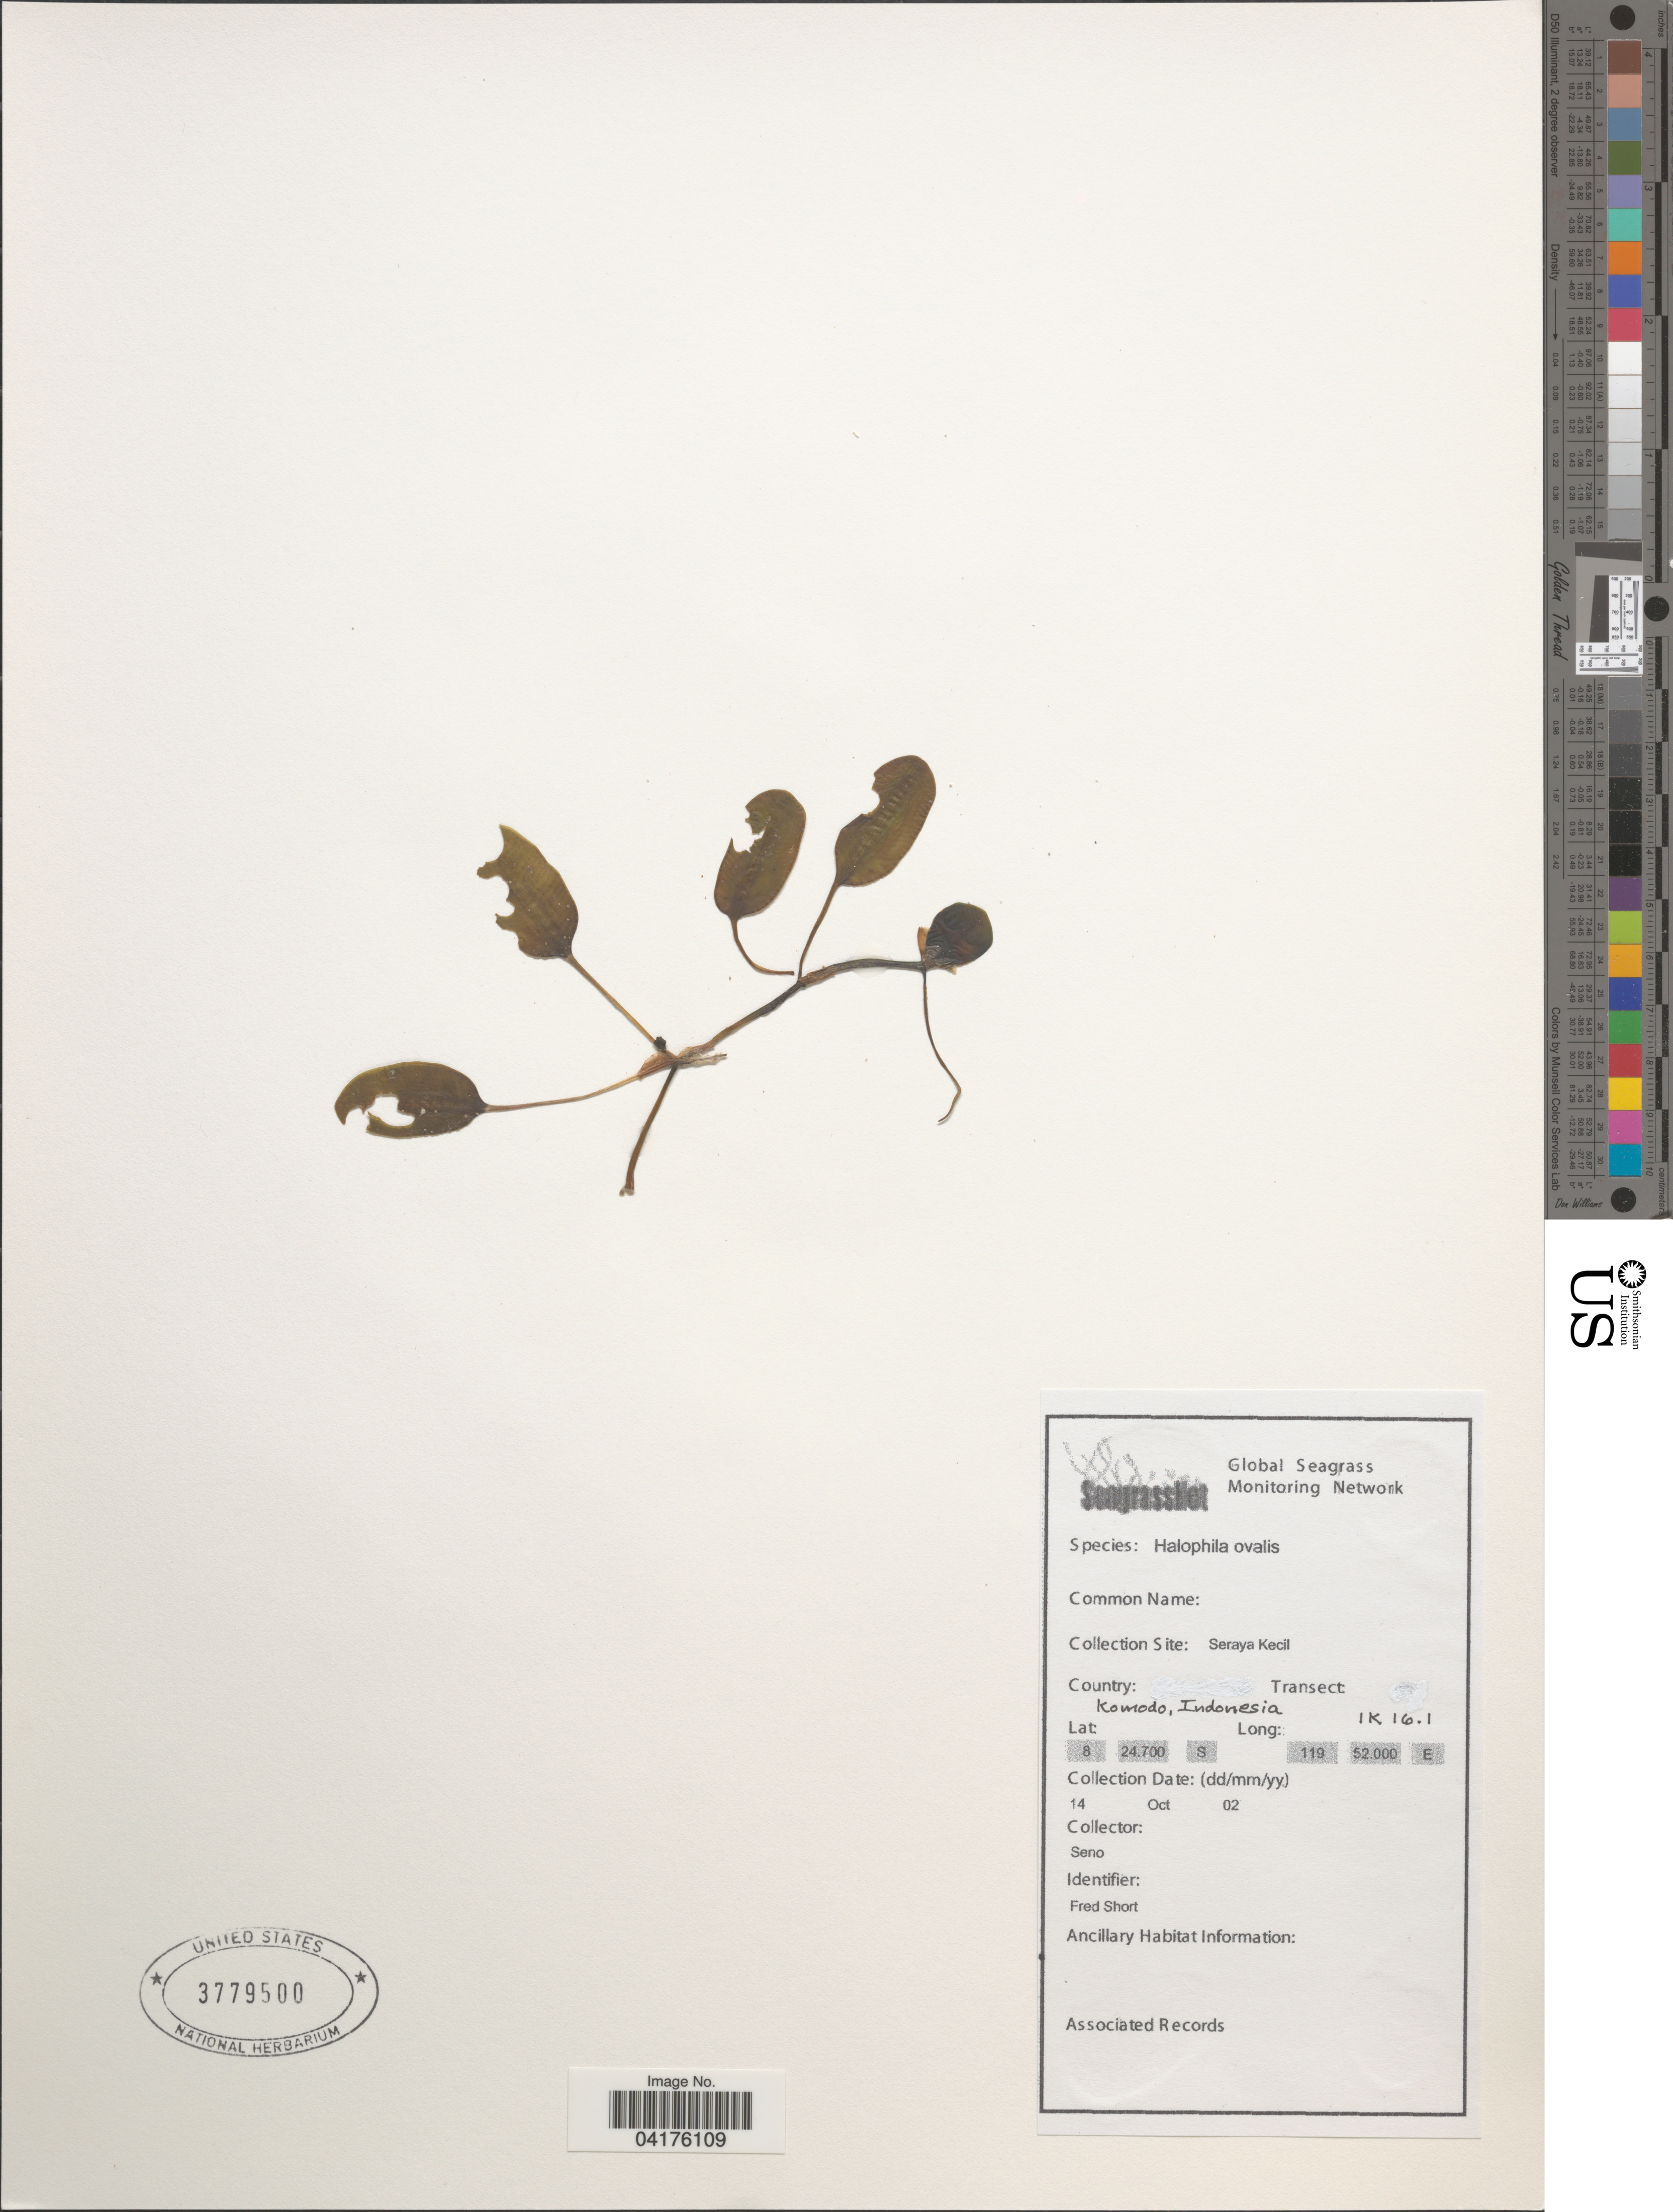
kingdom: Plantae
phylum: Tracheophyta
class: Liliopsida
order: Alismatales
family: Hydrocharitaceae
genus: Halophila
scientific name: Halophila ovalis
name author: (R. Br.) Hook. f.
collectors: Seno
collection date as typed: Transcribed d/m/y: 14/10/2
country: Indonesia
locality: Seraya Kecil. Komodo. Transect IK 16.1.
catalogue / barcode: US 3779500